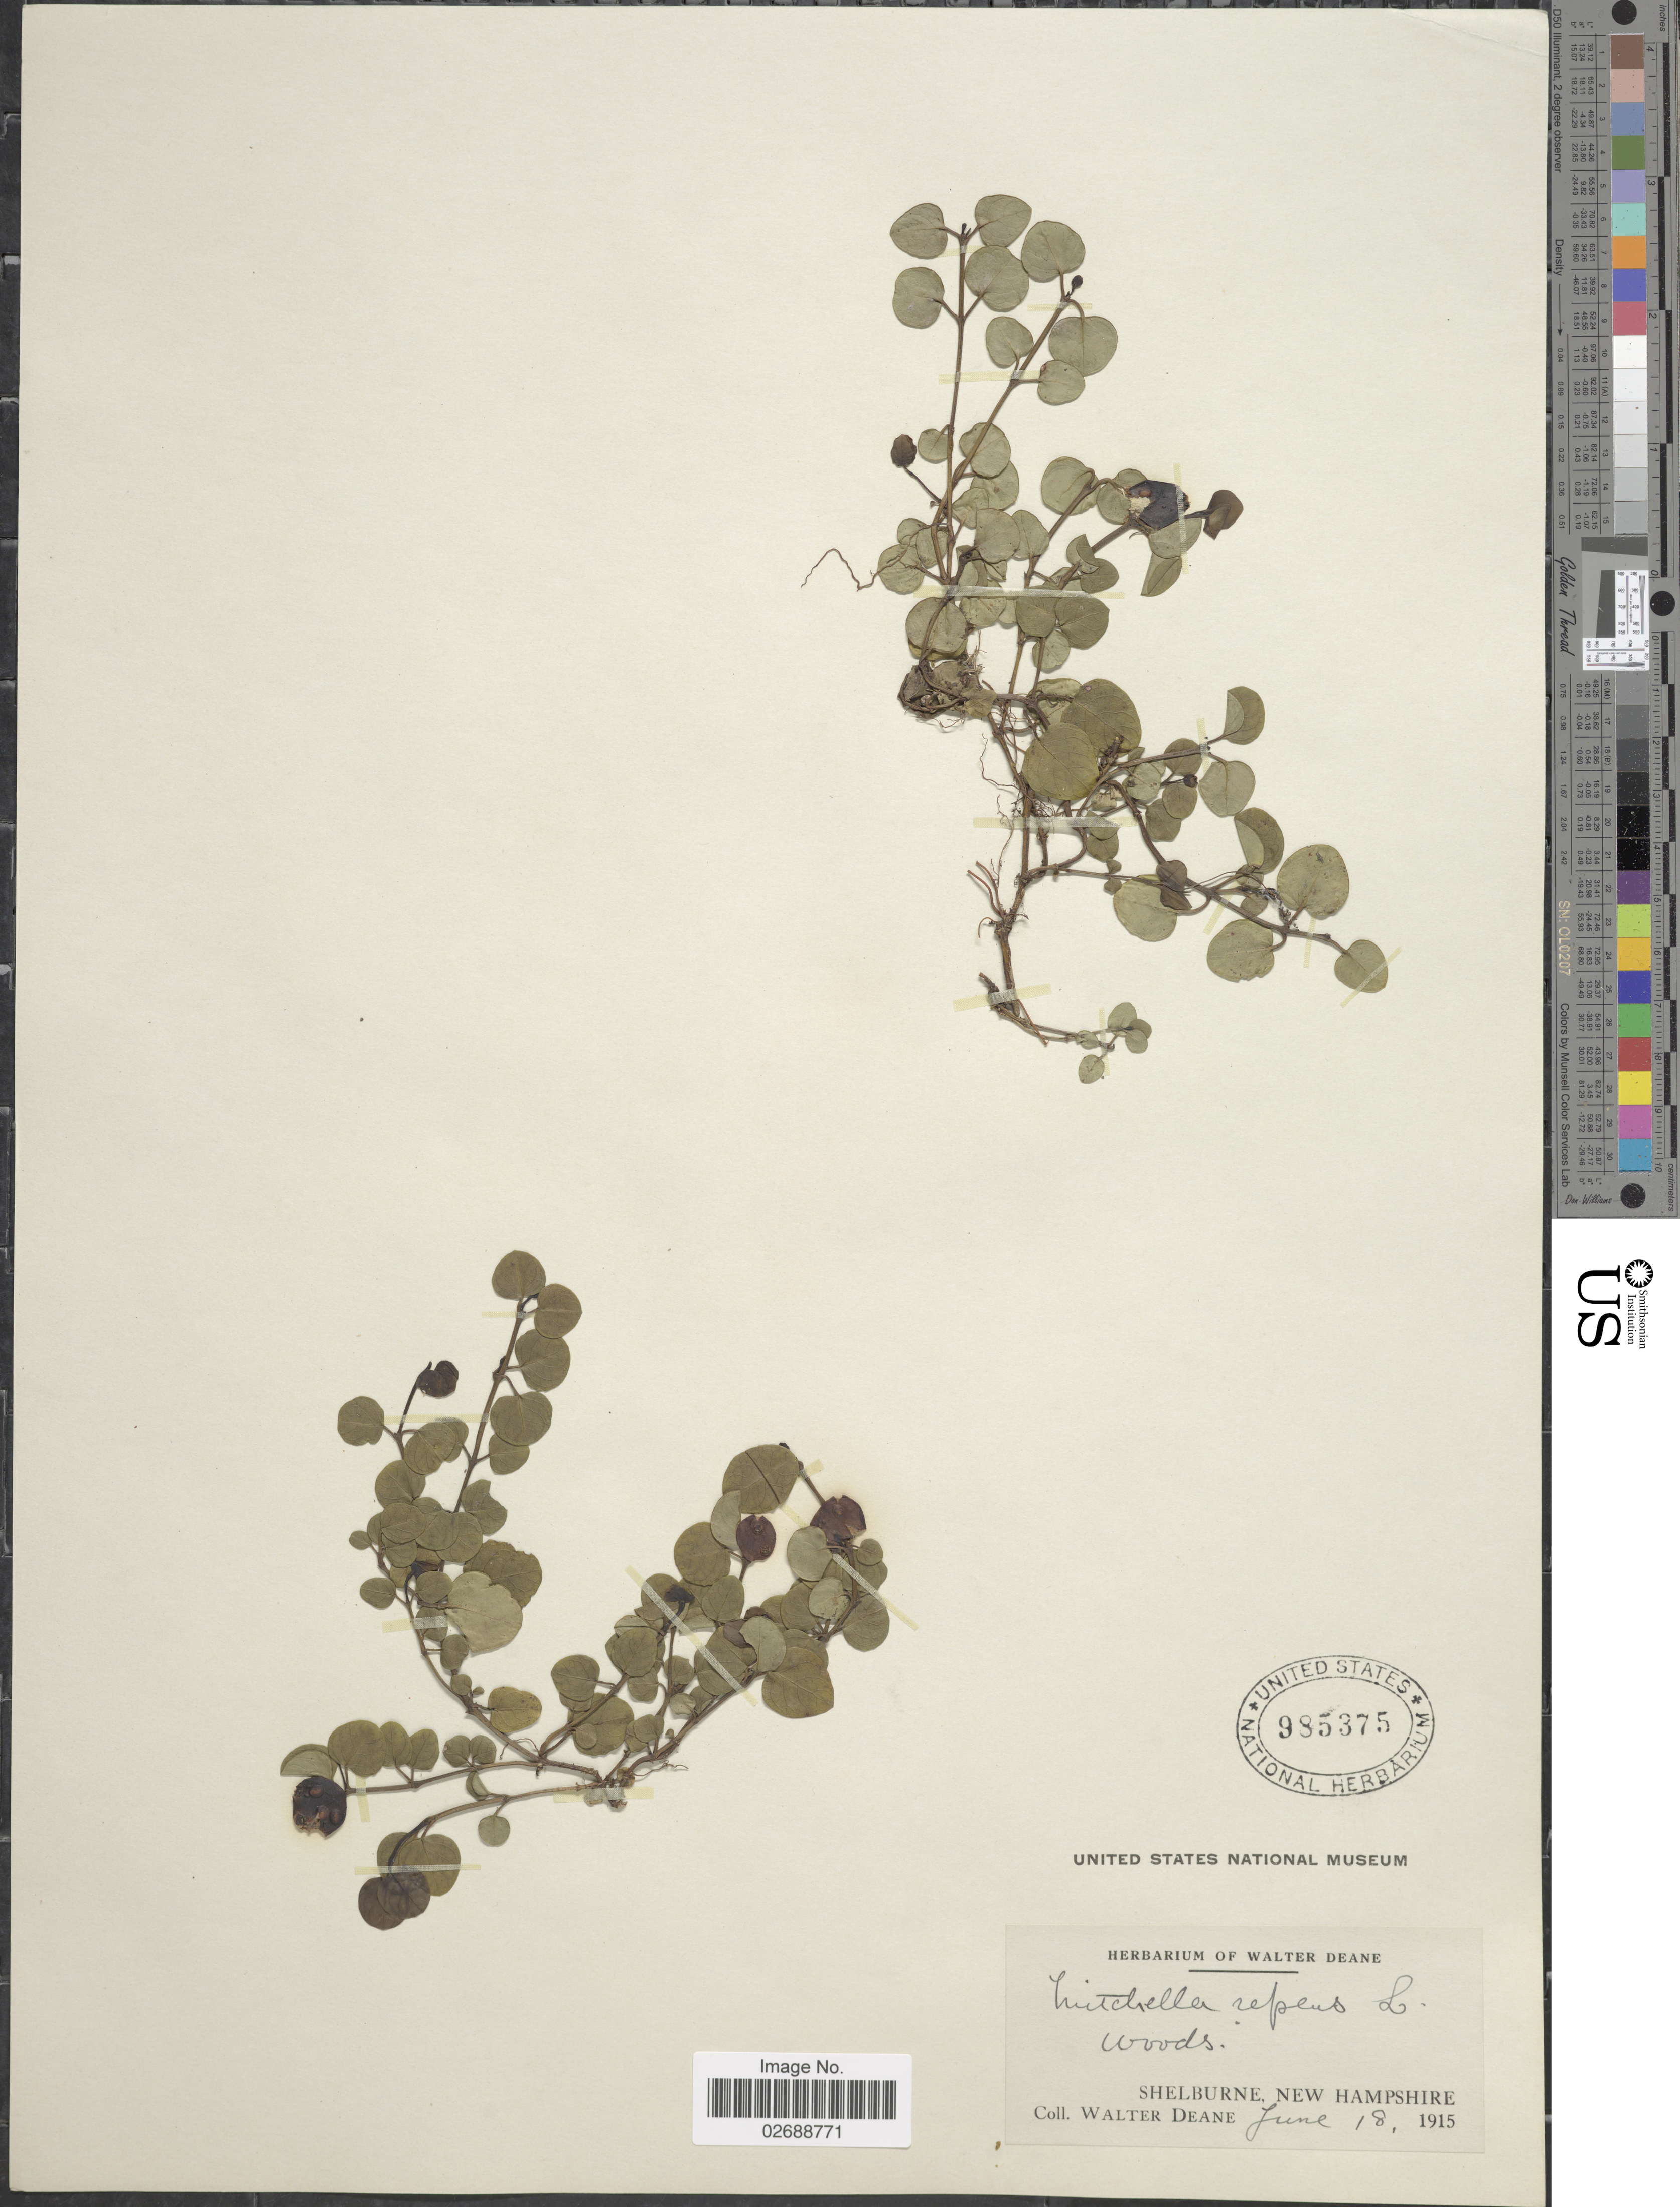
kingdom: Plantae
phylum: Tracheophyta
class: Magnoliopsida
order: Gentianales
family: Rubiaceae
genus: Mitchella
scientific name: Mitchella repens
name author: L.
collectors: W. Deane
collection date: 1915-06-18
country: United States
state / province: New Hampshire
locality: Shelburne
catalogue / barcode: US 985375